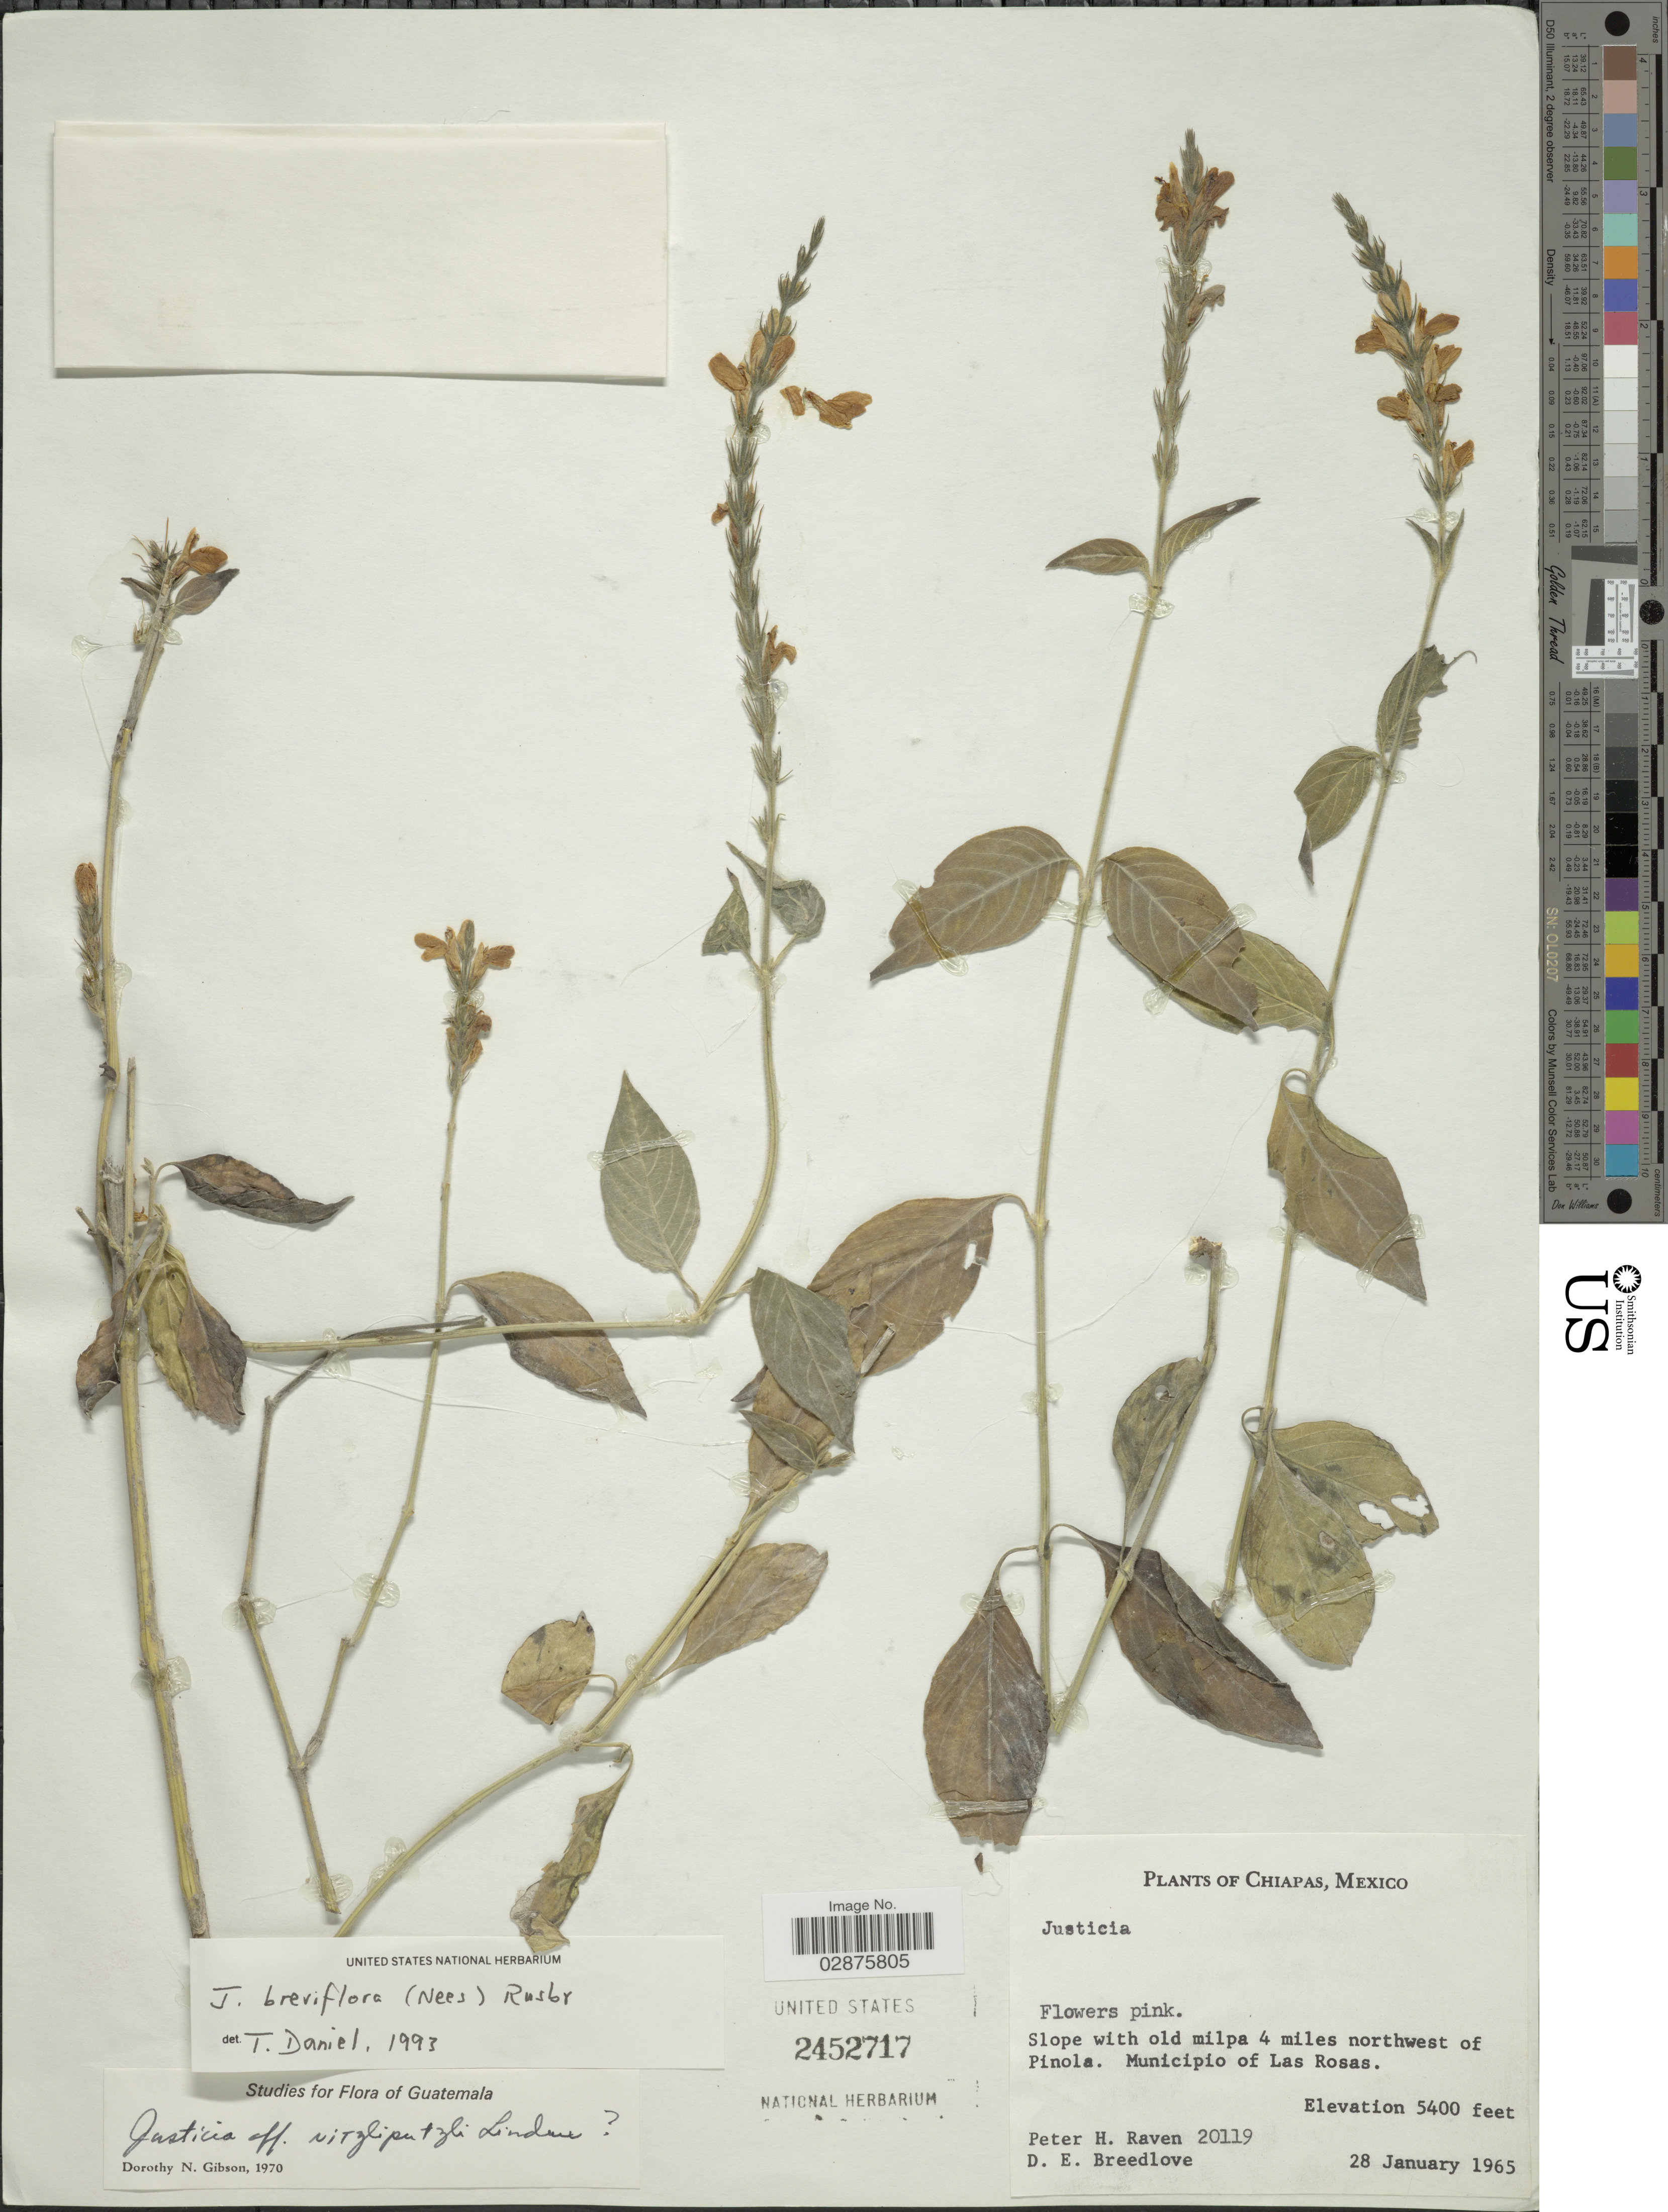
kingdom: Plantae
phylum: Tracheophyta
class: Magnoliopsida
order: Lamiales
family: Acanthaceae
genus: Justicia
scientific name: Justicia breviflora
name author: (Nees) Rusby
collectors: P. Raven & D. E. Breedlove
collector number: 20119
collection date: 1965-01-28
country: Mexico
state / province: Chiapas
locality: Slope with old milpa 4 miles northwest of Pinola, Municipio of Las Rosas.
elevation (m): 1646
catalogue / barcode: US 2452717